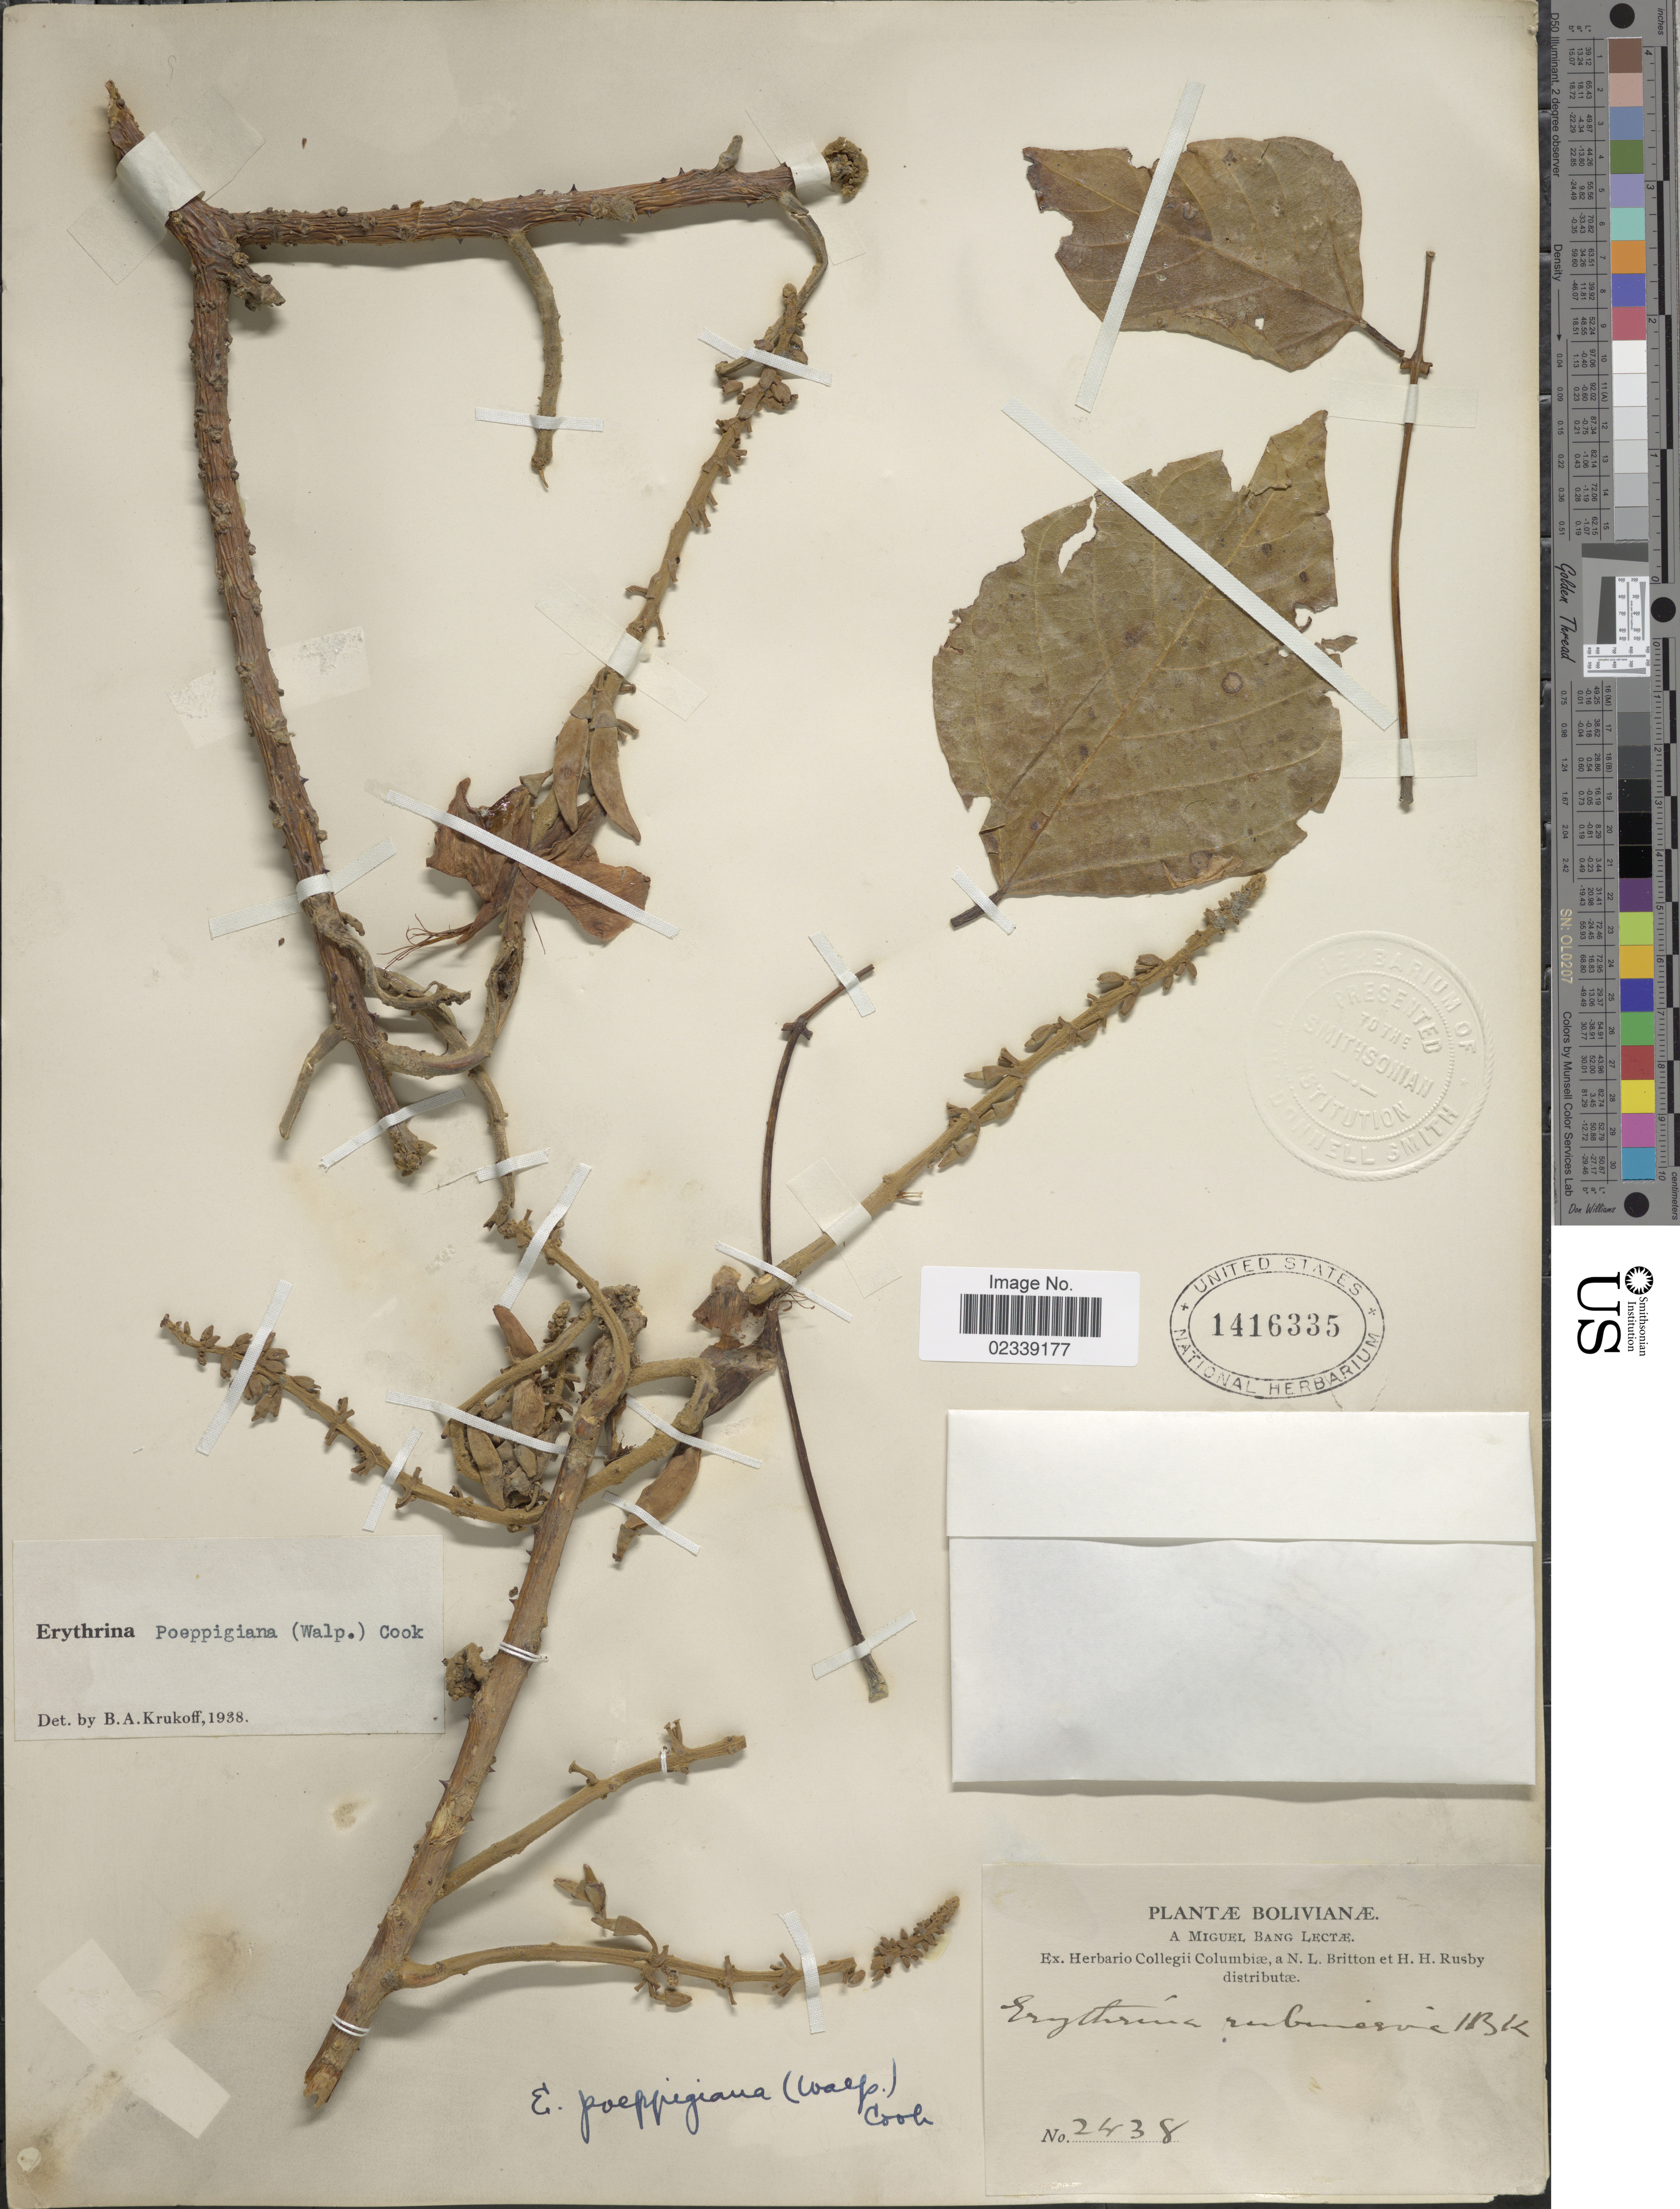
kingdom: Plantae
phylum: Tracheophyta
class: Magnoliopsida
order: Fabales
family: Fabaceae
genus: Erythrina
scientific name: Erythrina poeppigiana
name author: (Walp.) O.F. Cook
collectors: M. Bang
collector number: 2438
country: Bolivia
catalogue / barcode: US 1416335